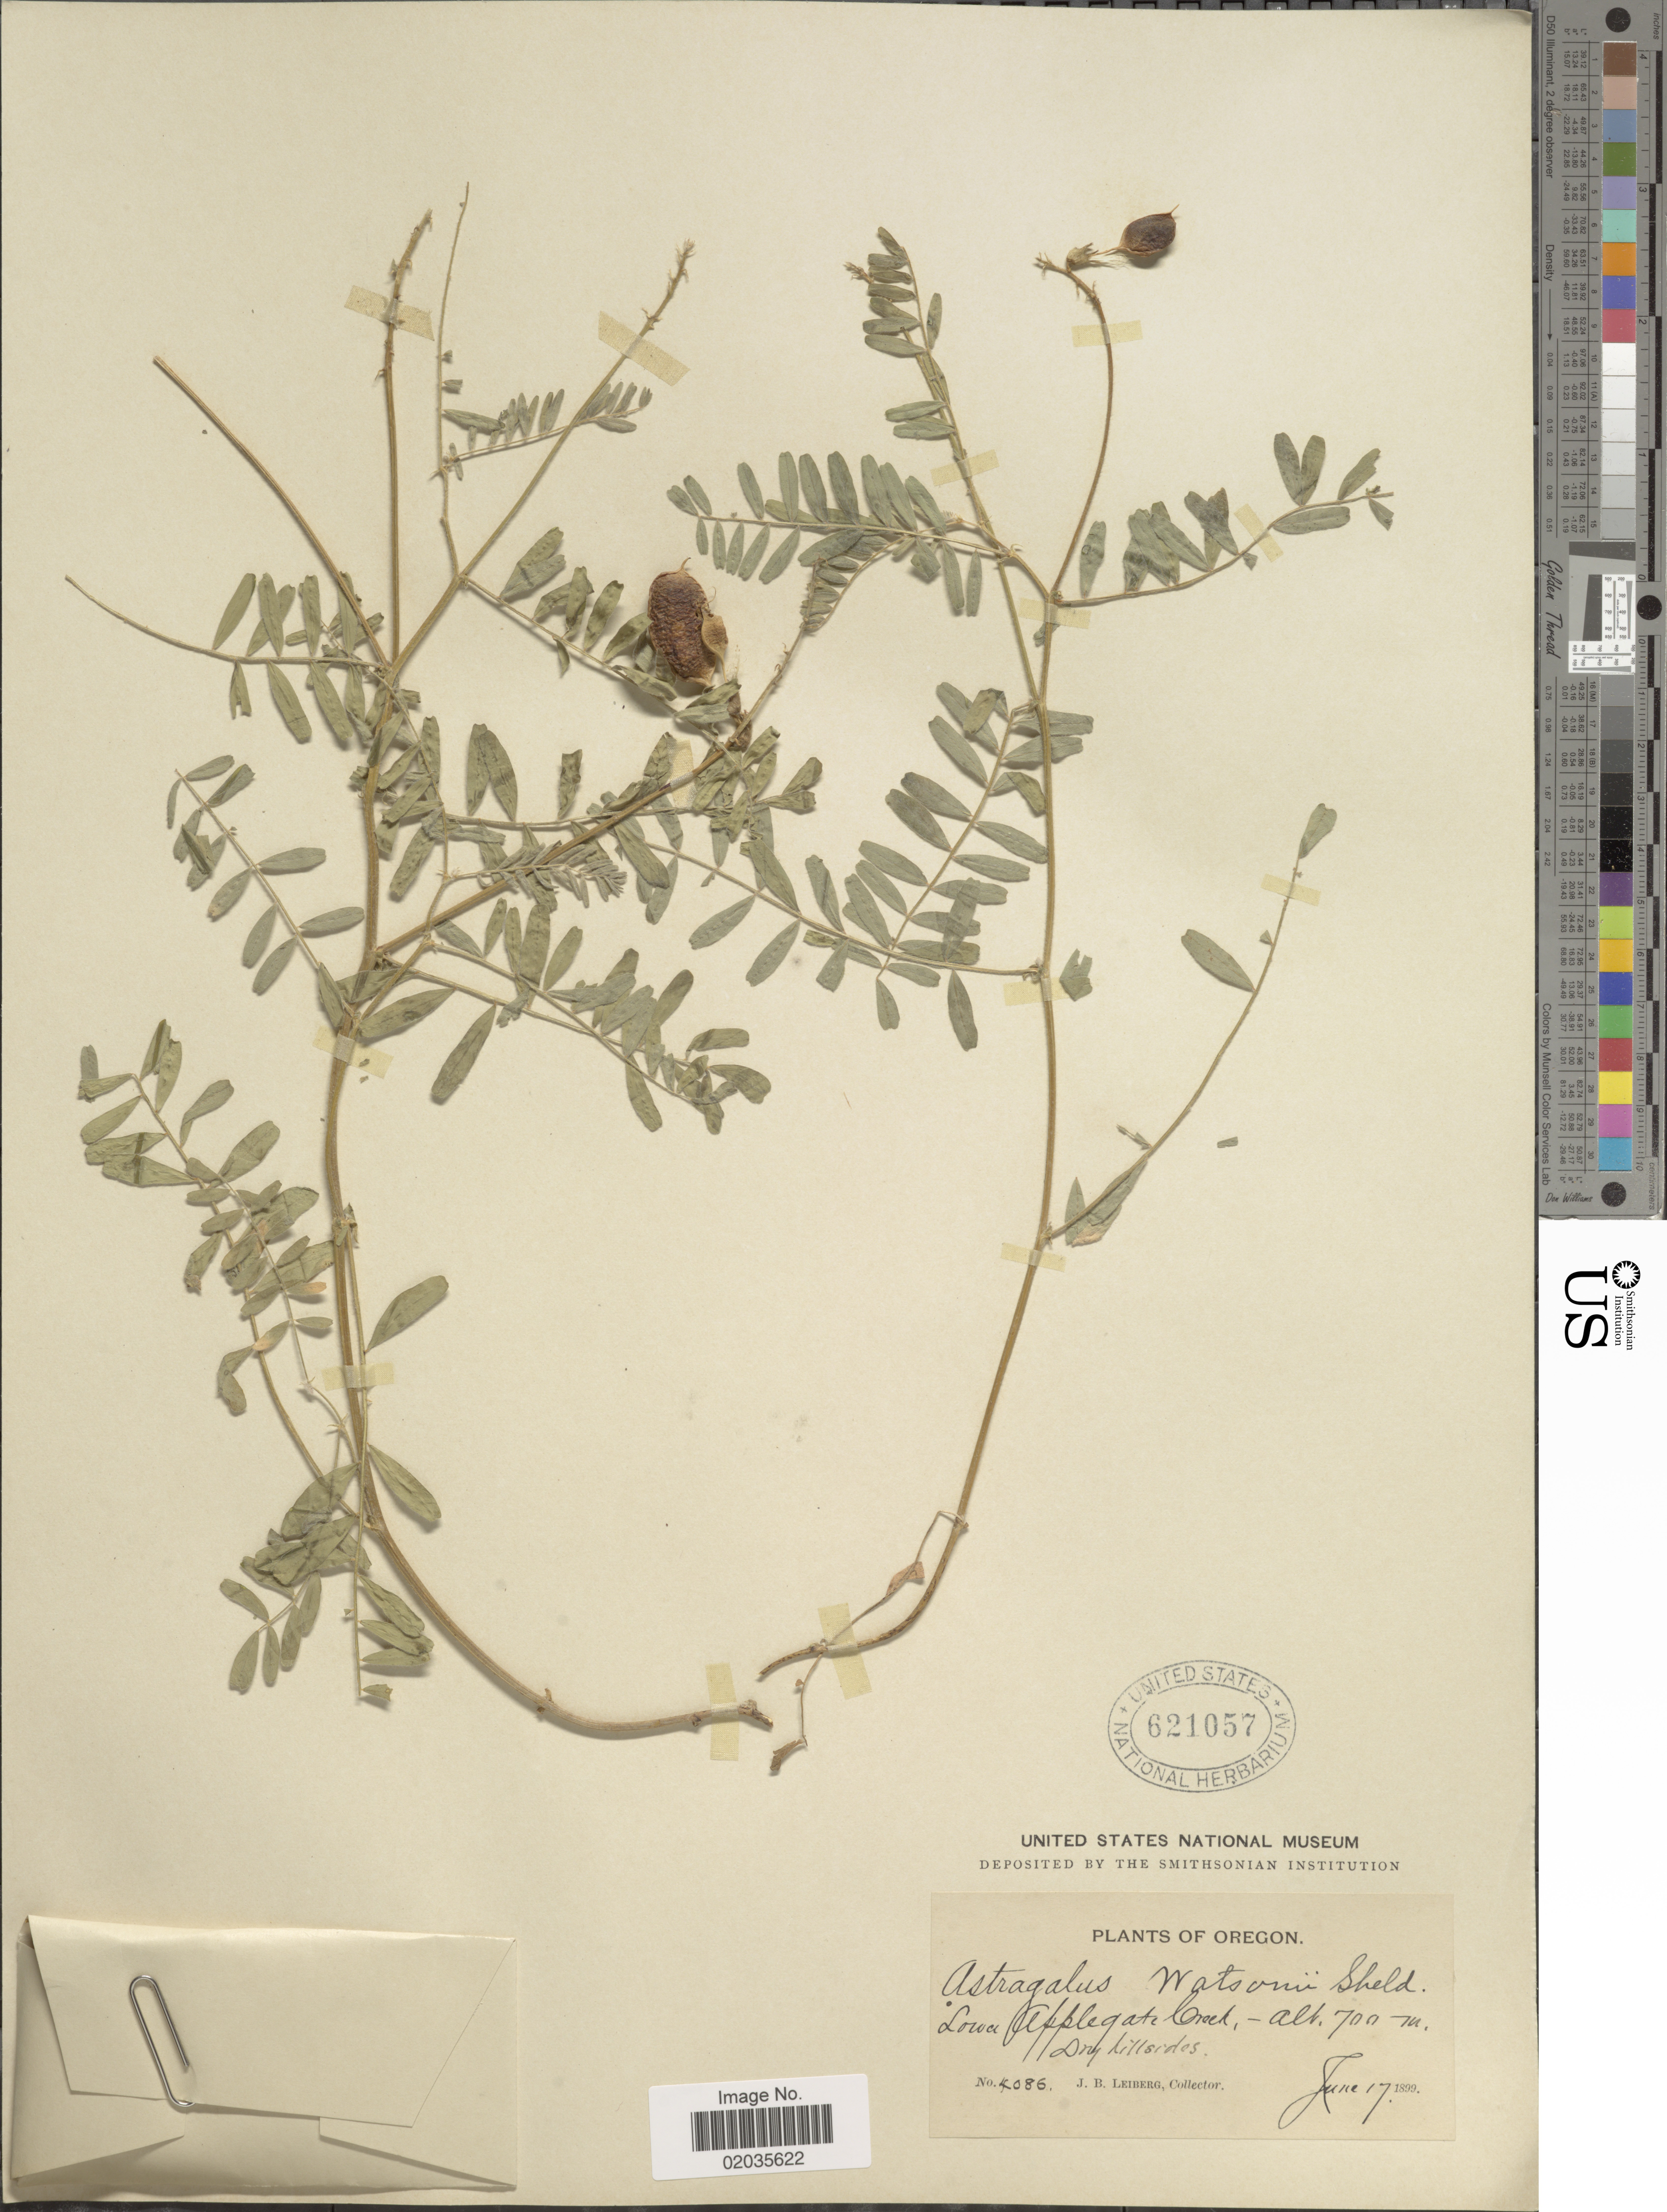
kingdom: Plantae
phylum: Tracheophyta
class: Magnoliopsida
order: Fabales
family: Fabaceae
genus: Astragalus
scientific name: Astragalus watsonii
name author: E. Sheld.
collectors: J. B. Leiberg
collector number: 4086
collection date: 1899-06-17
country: United States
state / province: Oregon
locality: Lower Applegate Creek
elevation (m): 700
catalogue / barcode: US 621057